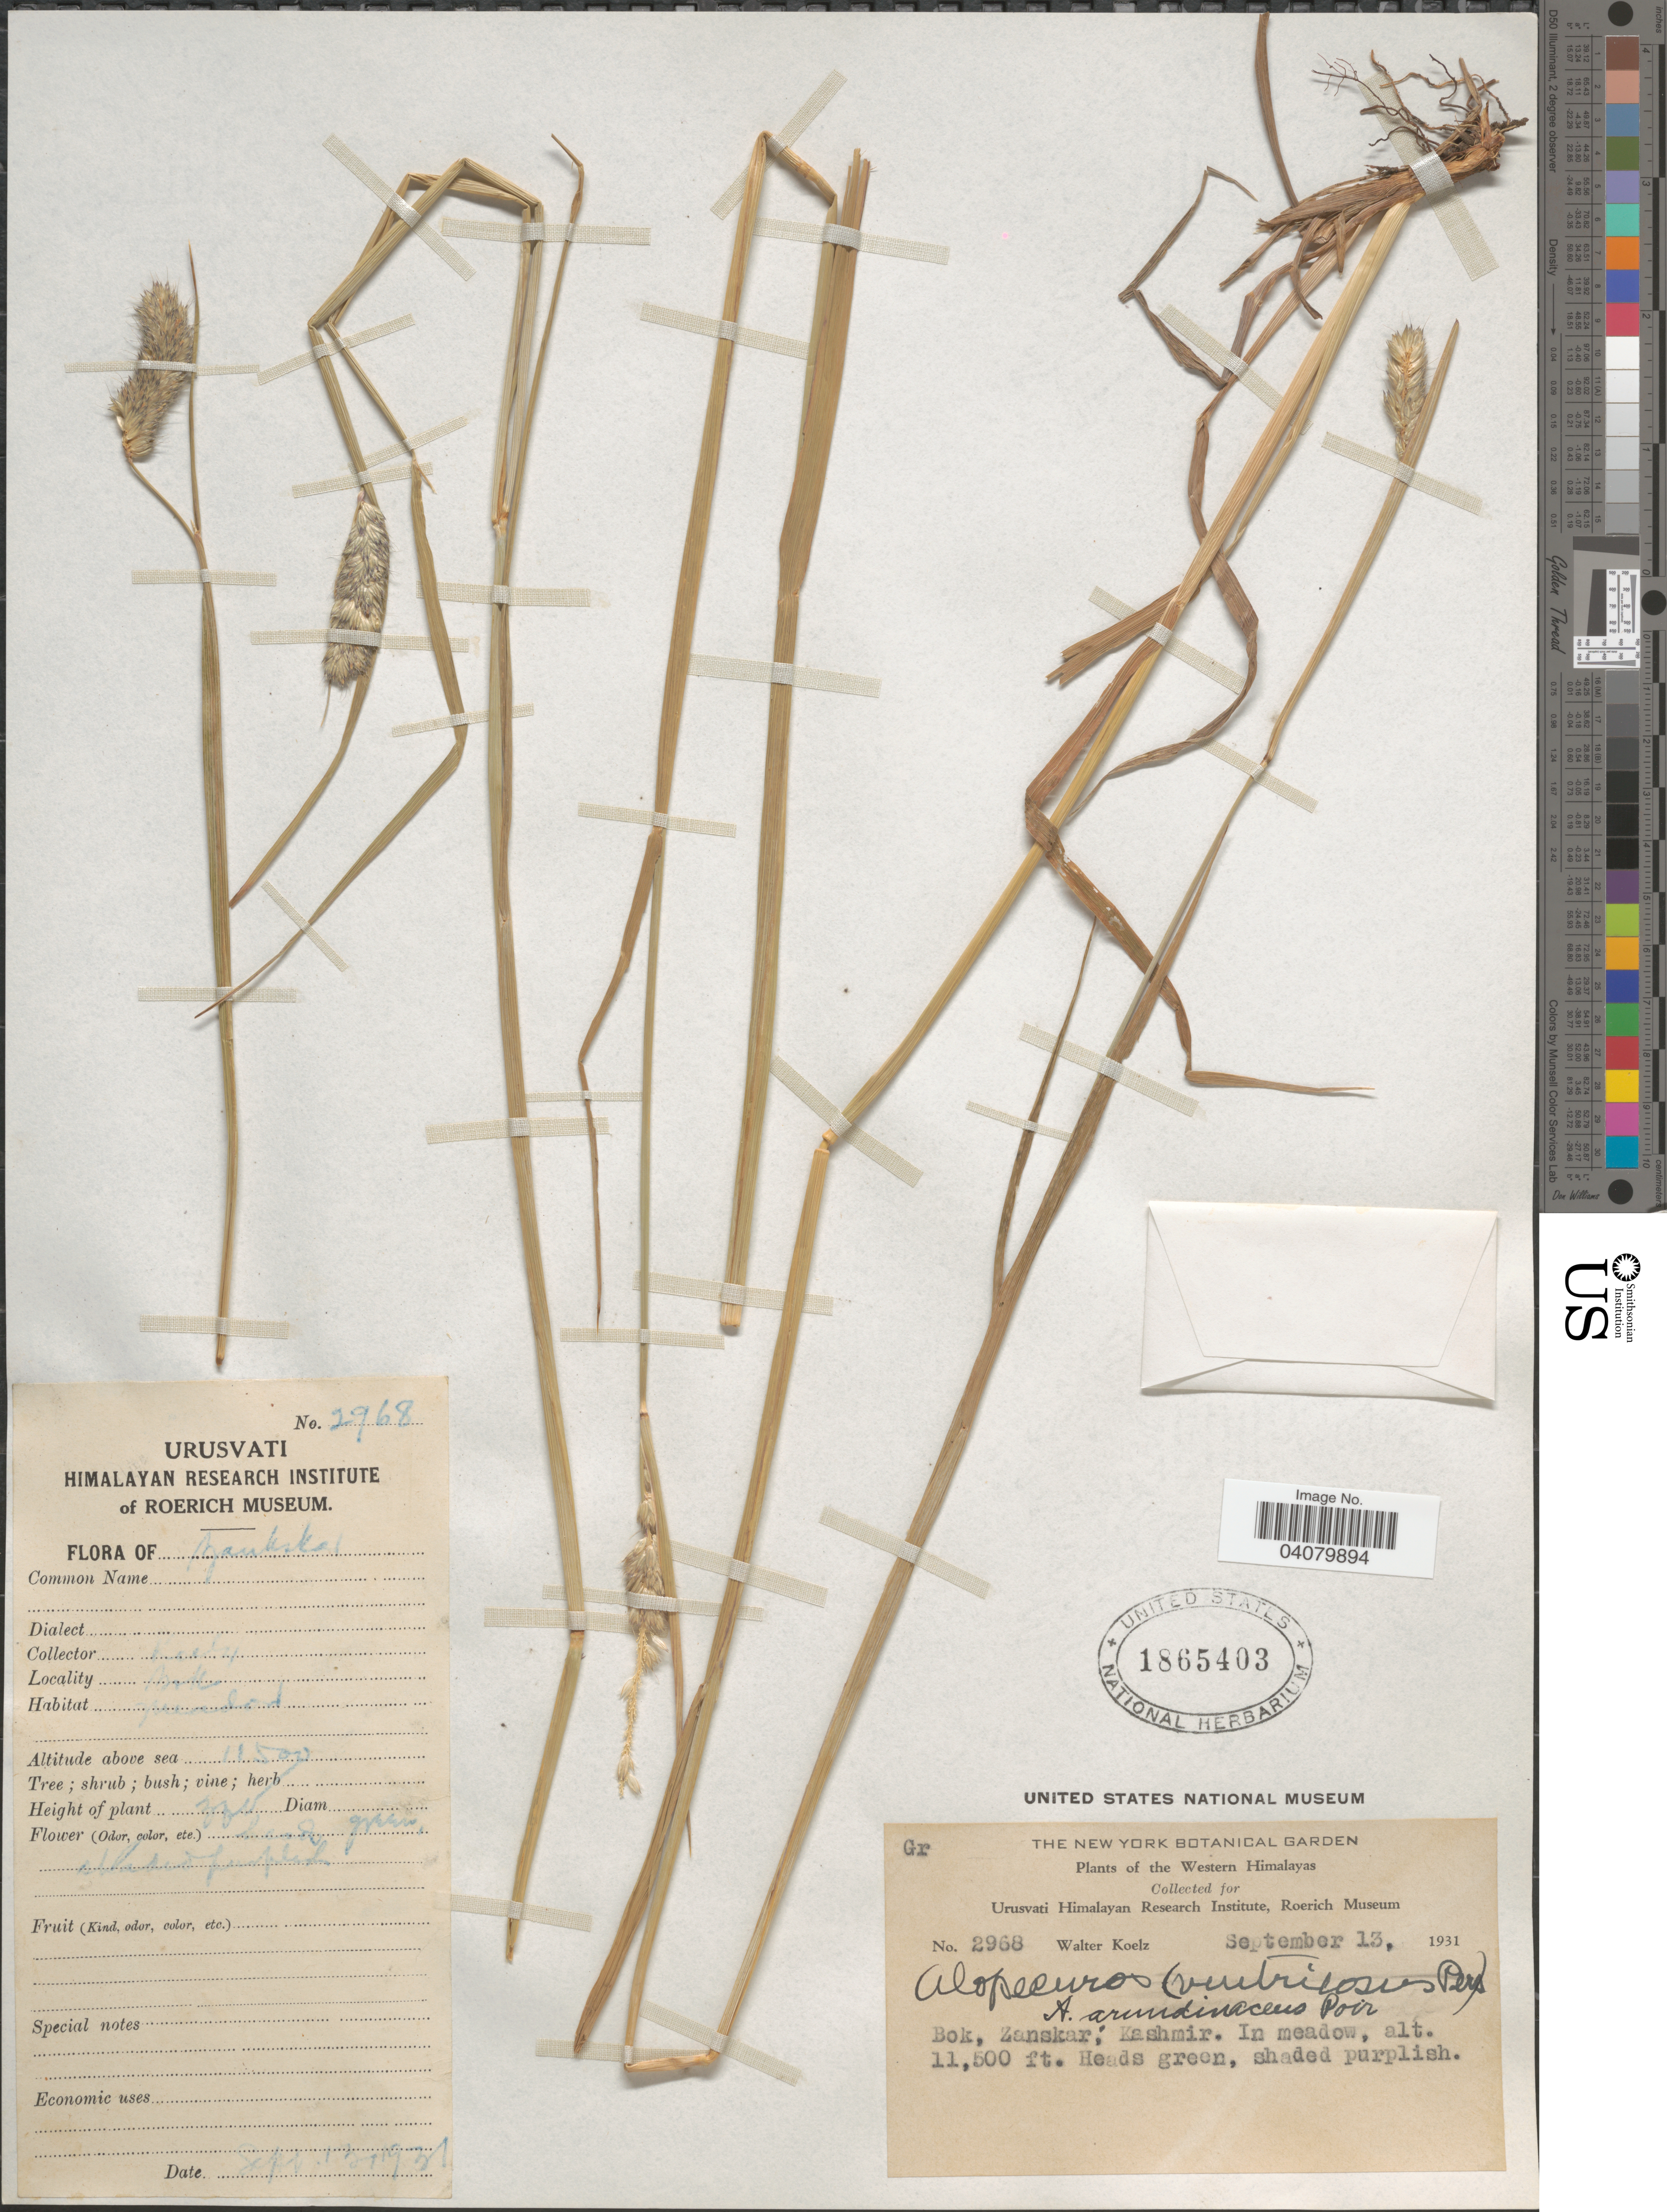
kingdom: Plantae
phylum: Tracheophyta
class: Liliopsida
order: Poales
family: Poaceae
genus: Alopecurus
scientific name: Alopecurus arundinaceus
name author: Poir.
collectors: W. N. Koelz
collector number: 2968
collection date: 1931-09-13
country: India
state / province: Jammu and Kashmir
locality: Western Himalayas. Bok, Zanskar, Kashmir. In meadow.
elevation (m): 3505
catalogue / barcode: US 1865403